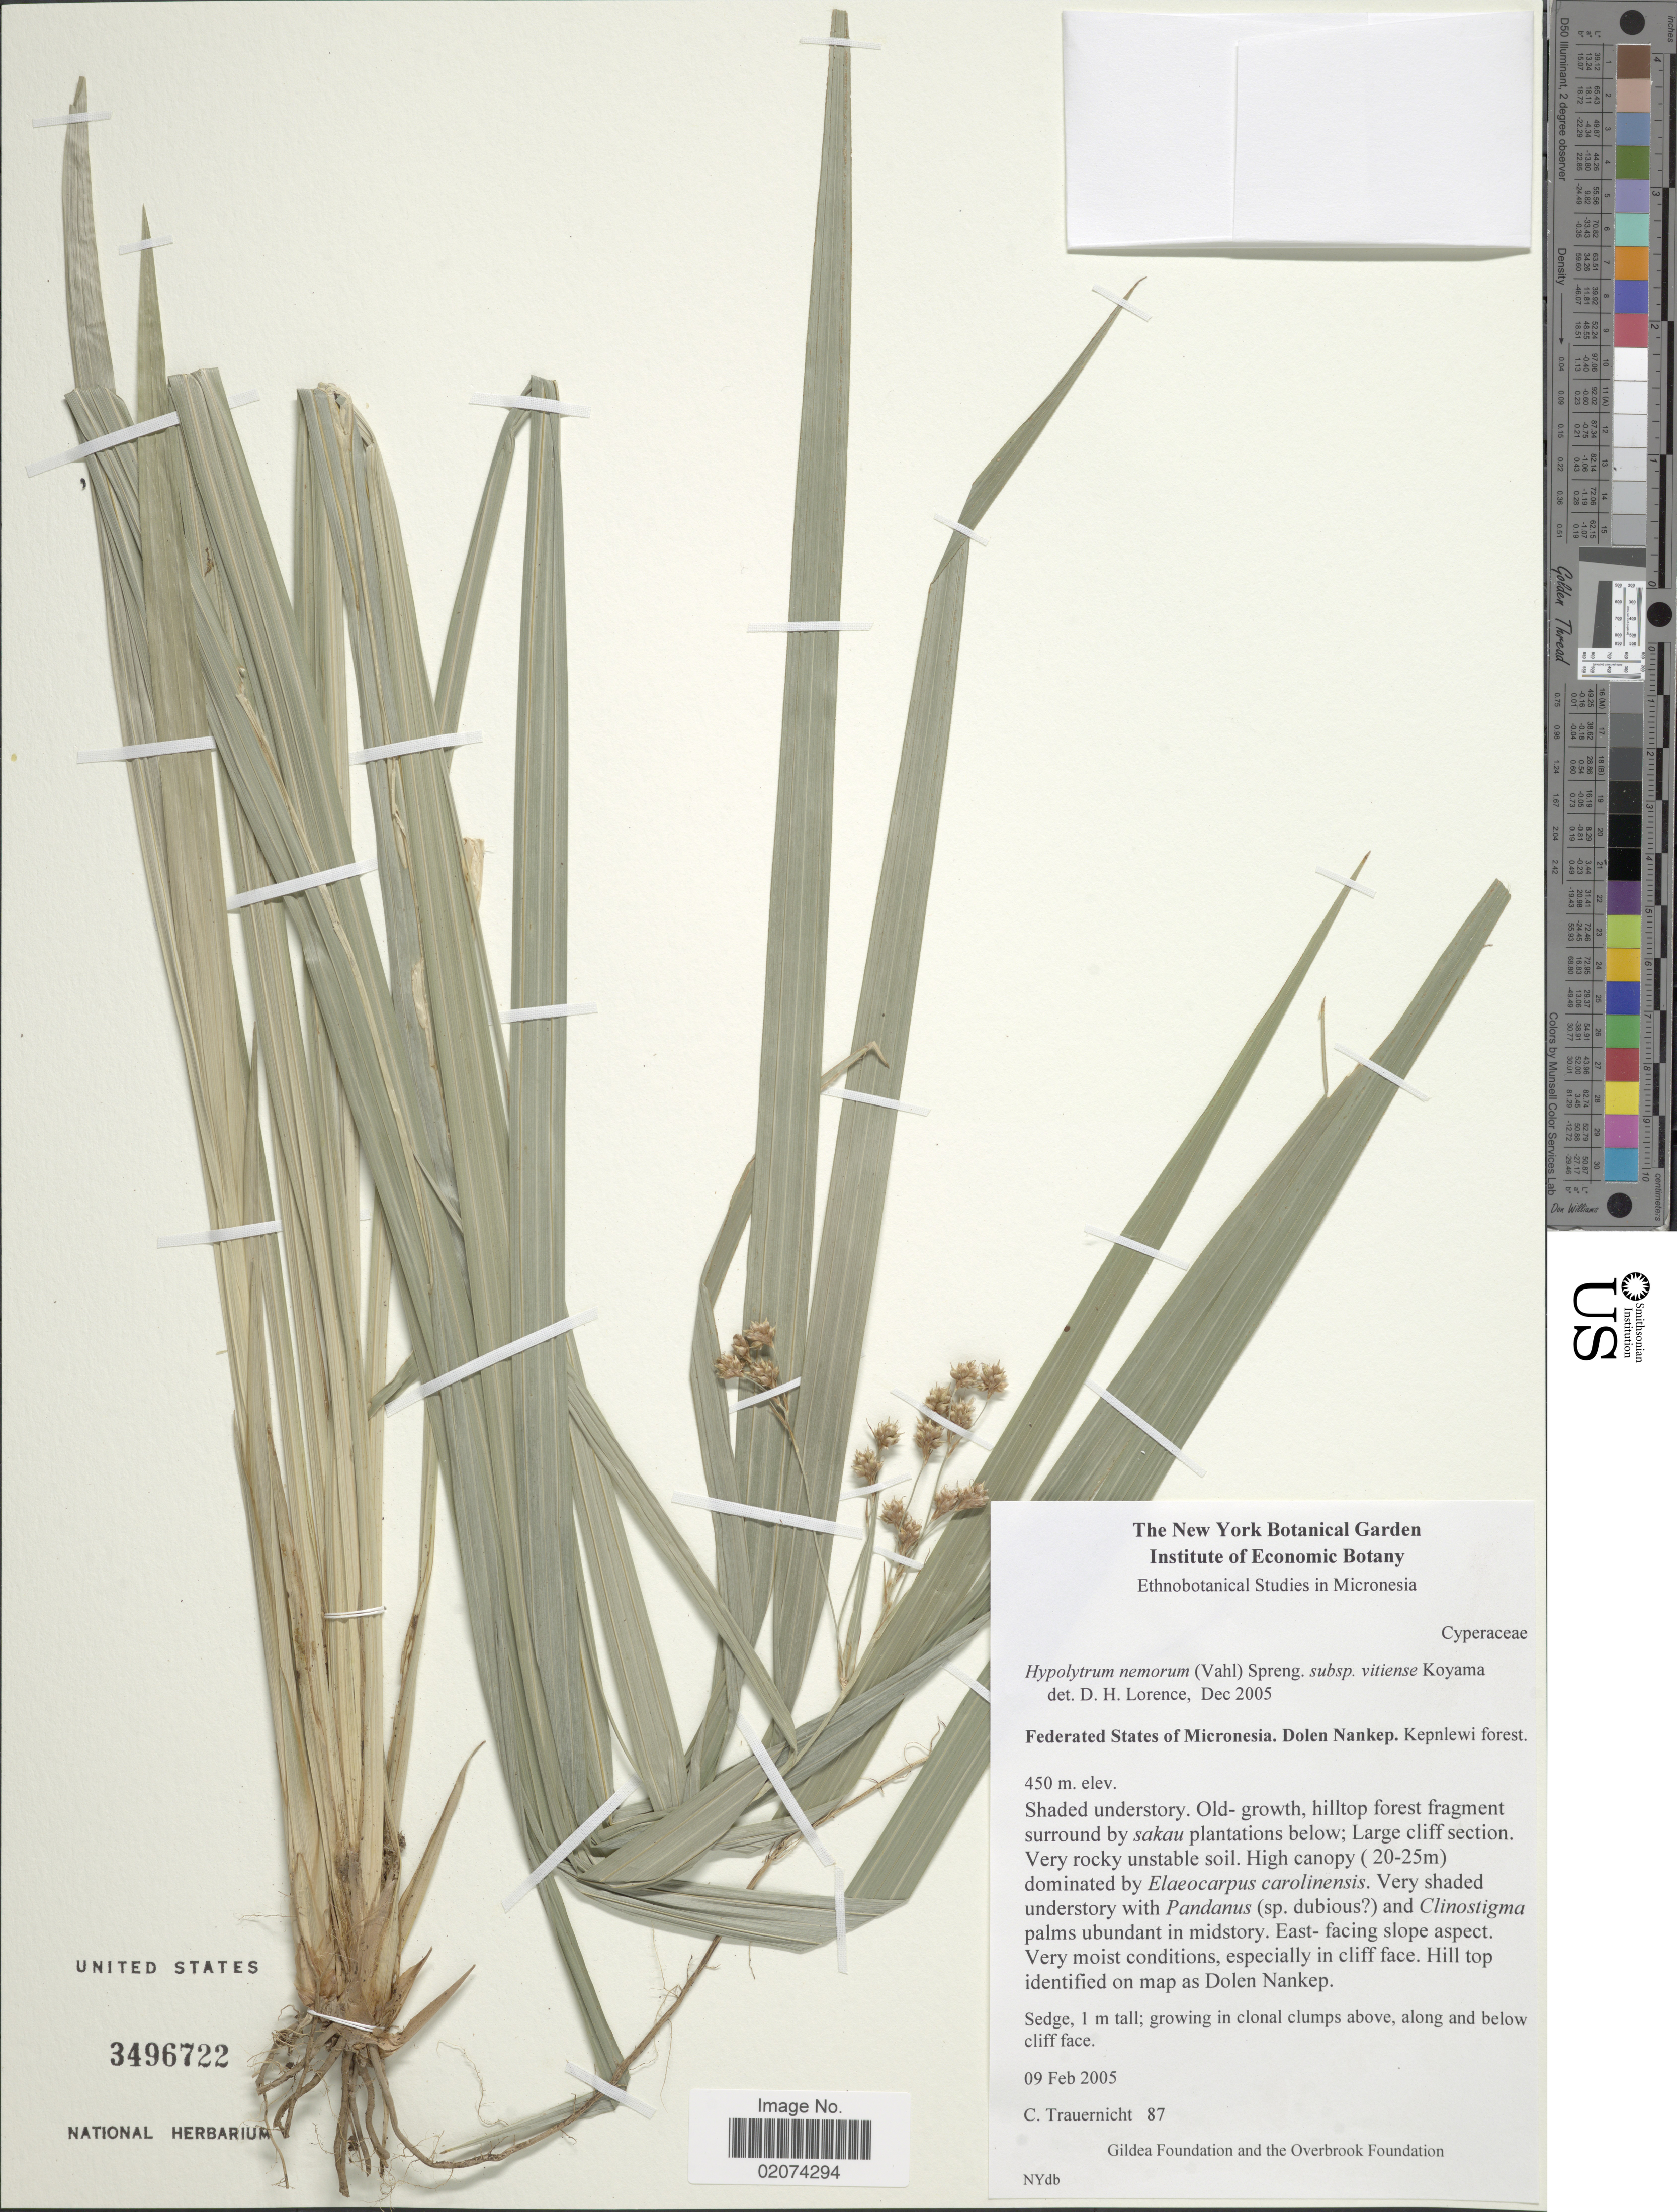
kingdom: Plantae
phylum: Tracheophyta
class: Liliopsida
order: Poales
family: Cyperaceae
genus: Hypolytrum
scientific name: Hypolytrum nemorum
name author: (Vahl) Spreng.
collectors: C. Trauernicht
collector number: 87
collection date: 2005-02-09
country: Micronesia, Federated States of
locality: Micronesia, Dolen Nankep. Kepnlewi forest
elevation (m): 450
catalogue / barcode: US 3496722